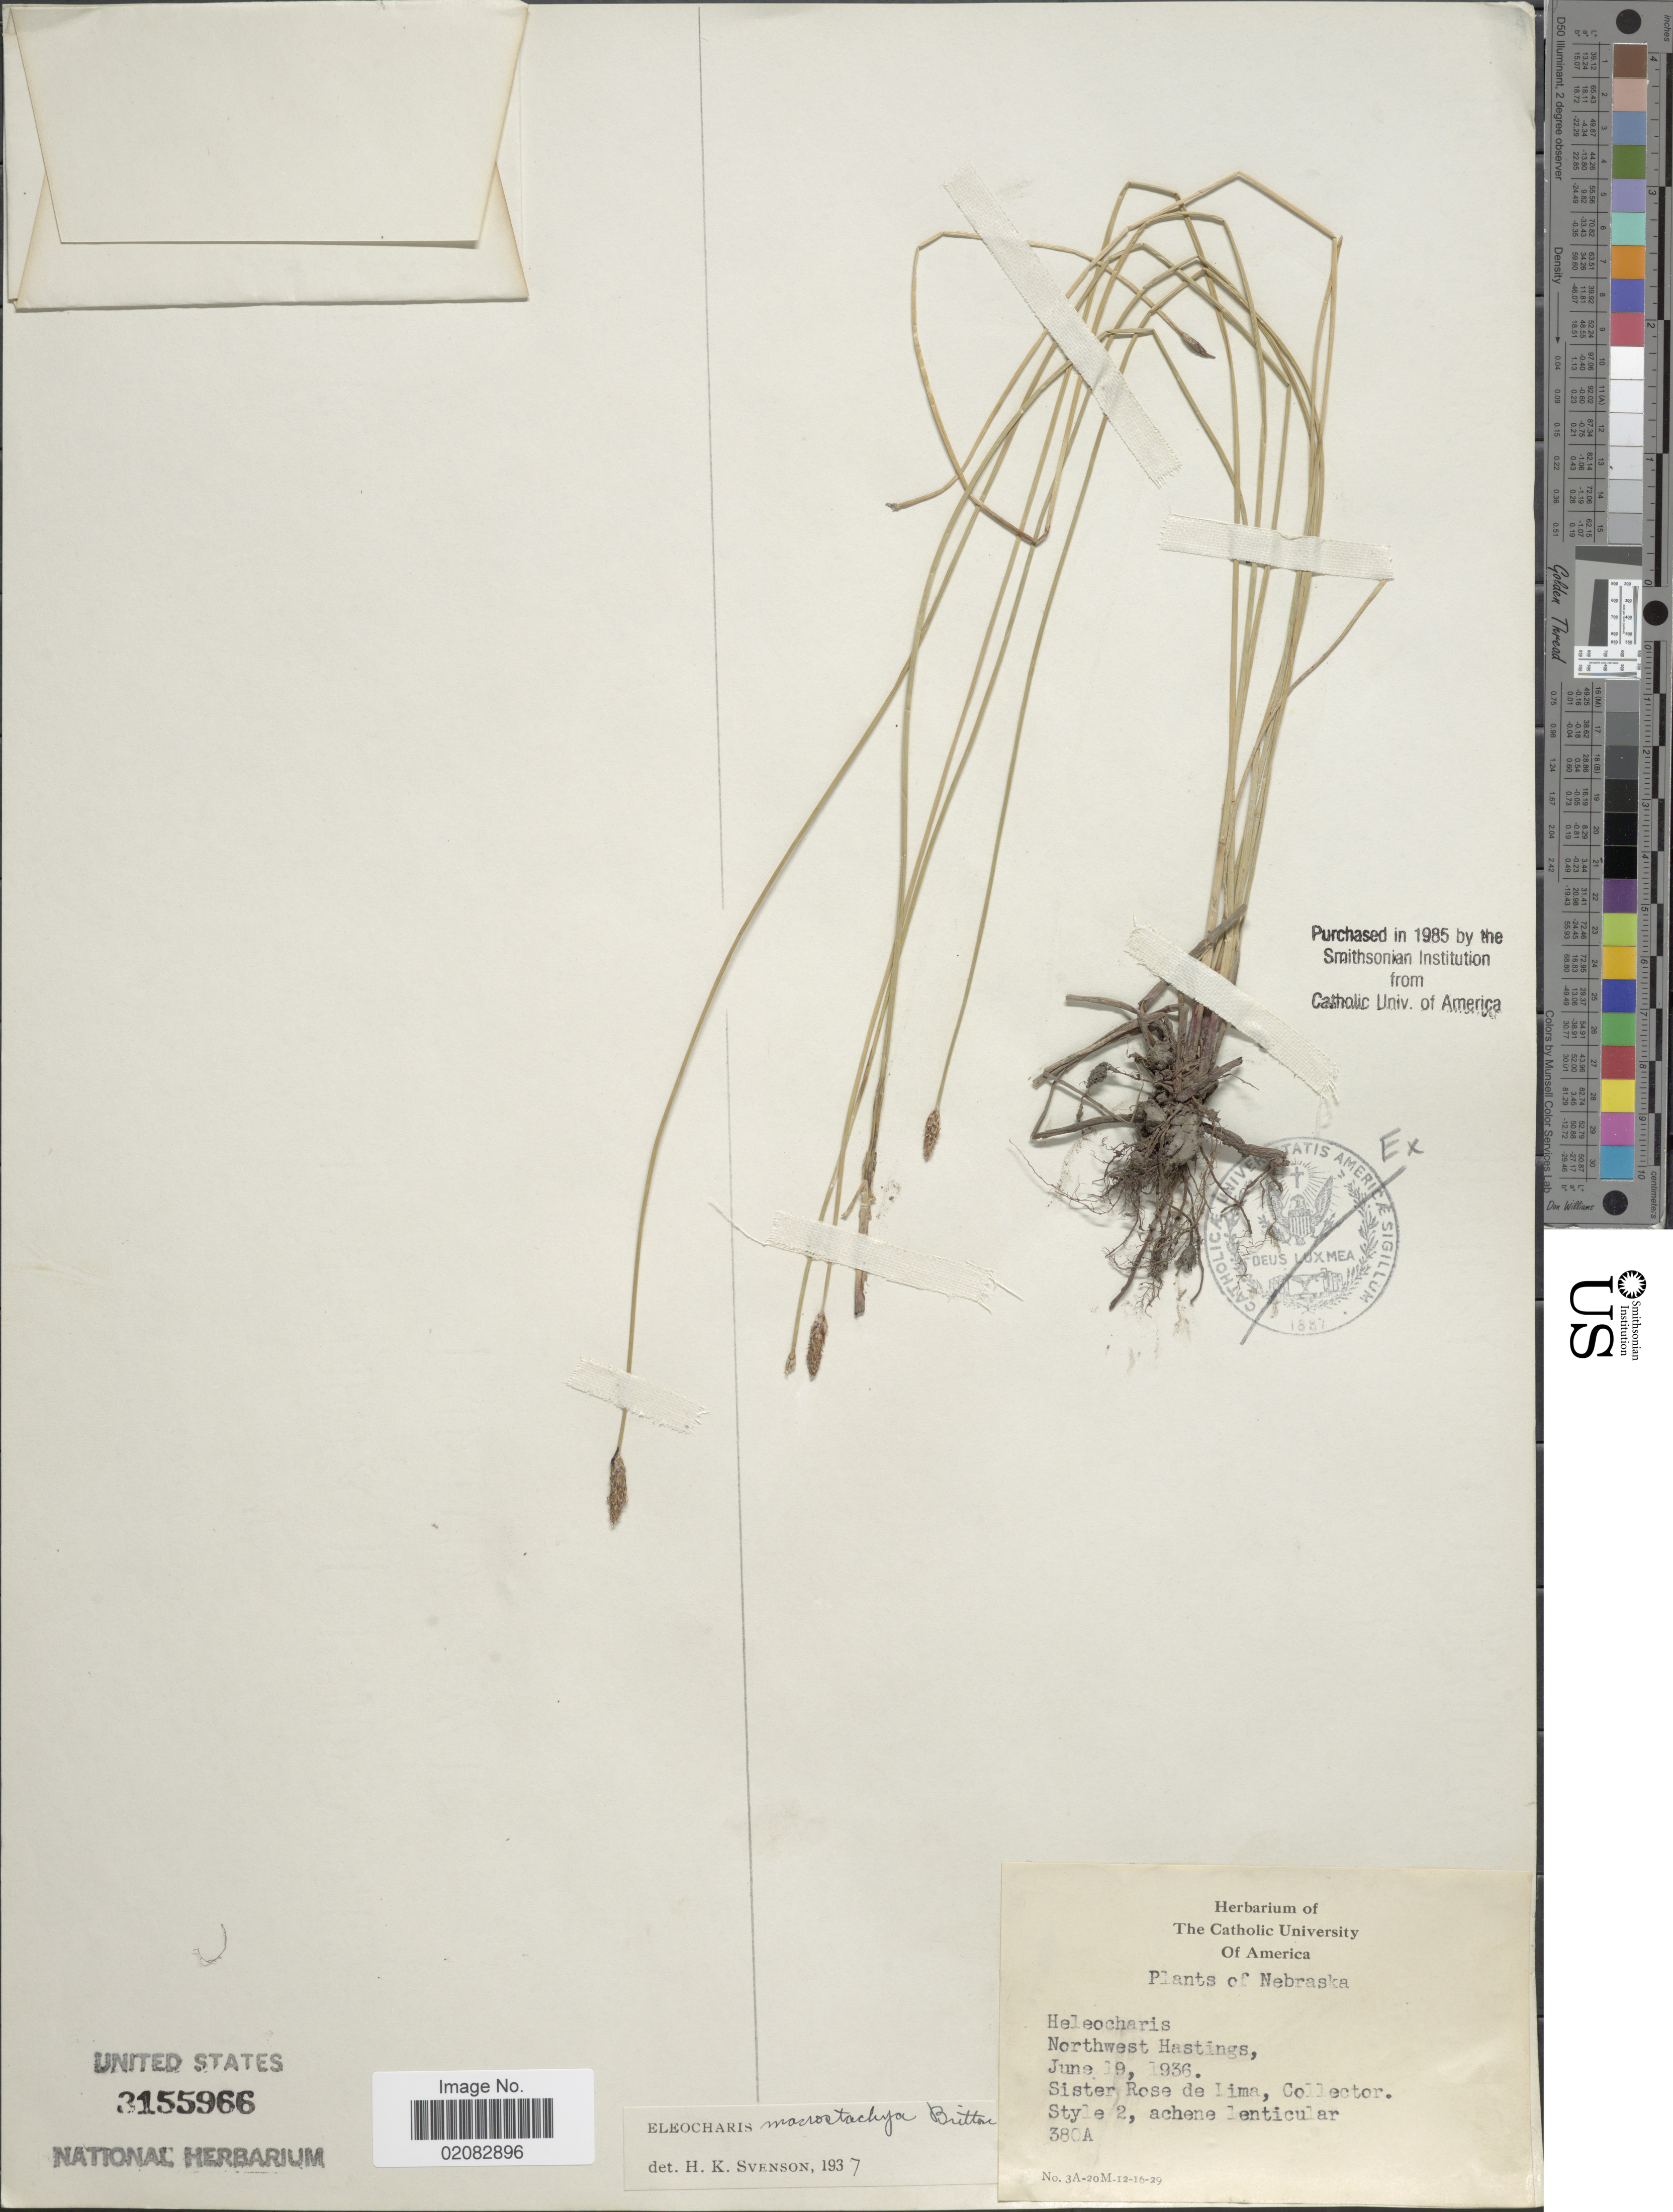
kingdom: Plantae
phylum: Tracheophyta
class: Liliopsida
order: Poales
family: Cyperaceae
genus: Eleocharis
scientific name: Eleocharis macrostachya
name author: Britton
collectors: R. De Lima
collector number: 380A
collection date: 1936-06-19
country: United States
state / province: Nebraska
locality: Northwest Hastings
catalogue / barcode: US 3155966